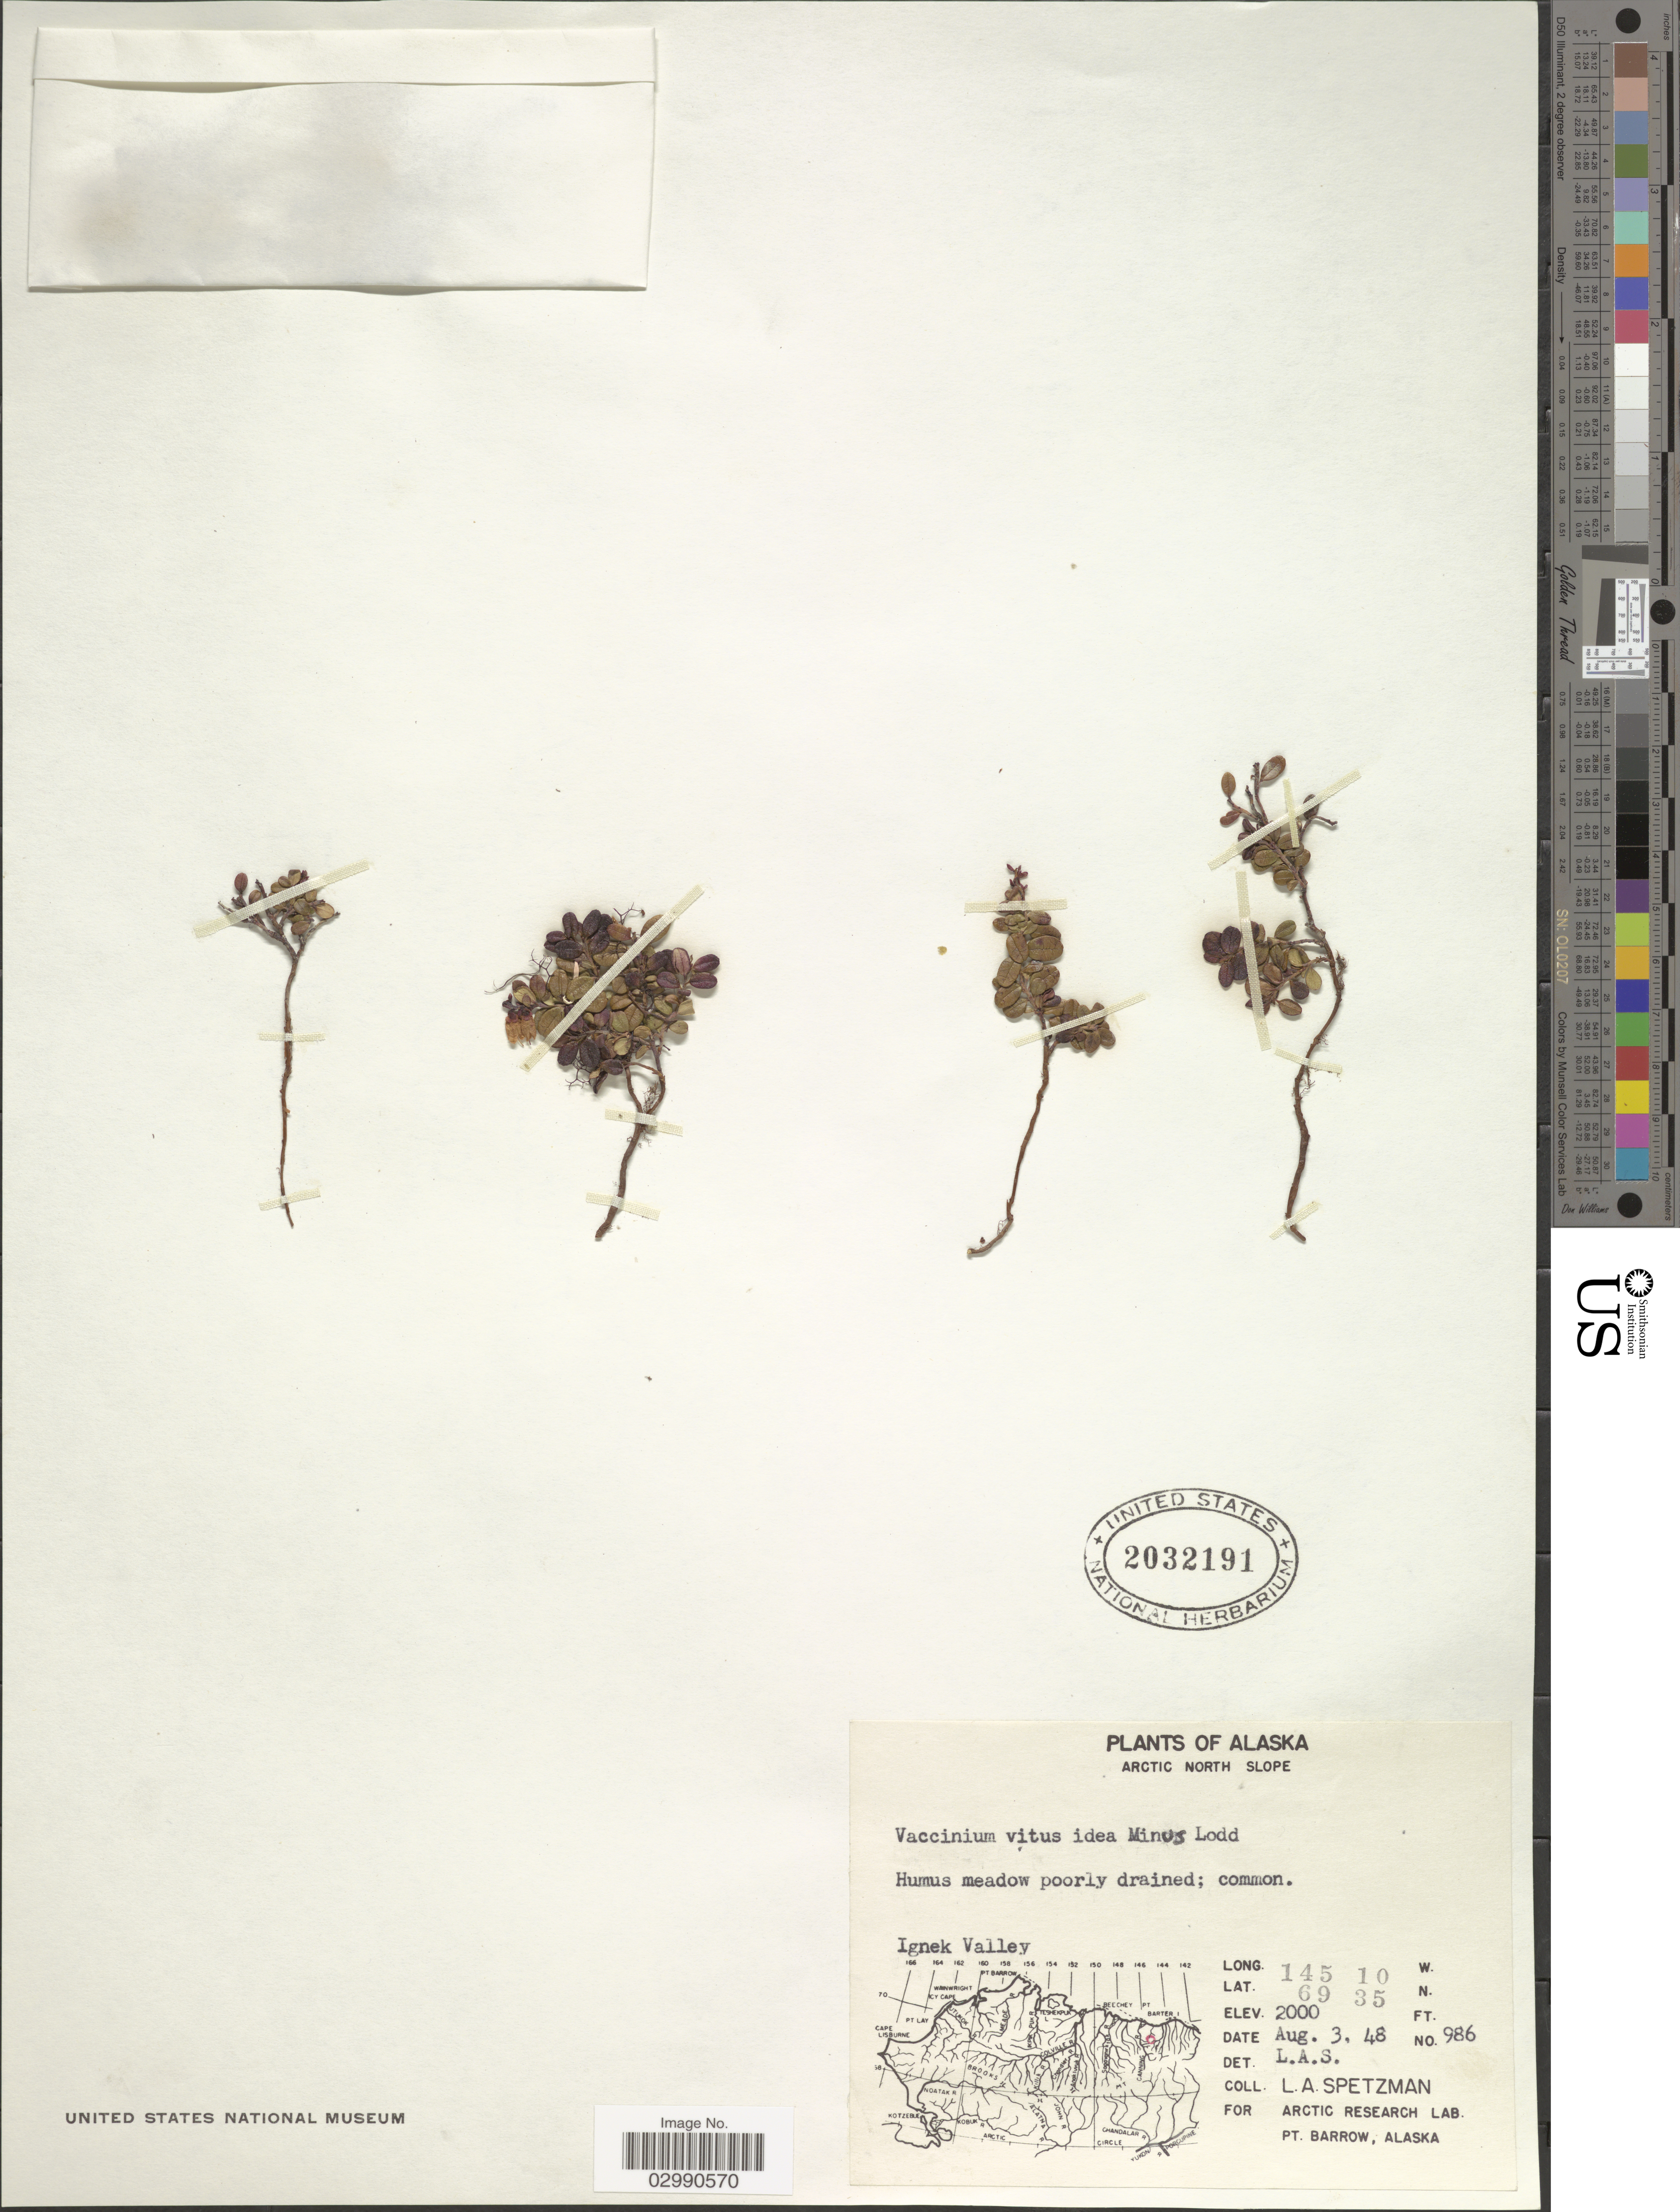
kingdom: Plantae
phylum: Tracheophyta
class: Magnoliopsida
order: Ericales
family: Ericaceae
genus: Vaccinium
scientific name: Vaccinium vitis-idaea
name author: L.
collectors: L. Spetzman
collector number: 986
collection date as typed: Transcribed d/m/y: 3/8/48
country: United States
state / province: Alaska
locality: Arctic North Slope. Ignek Valley.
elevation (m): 610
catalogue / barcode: US 2032191